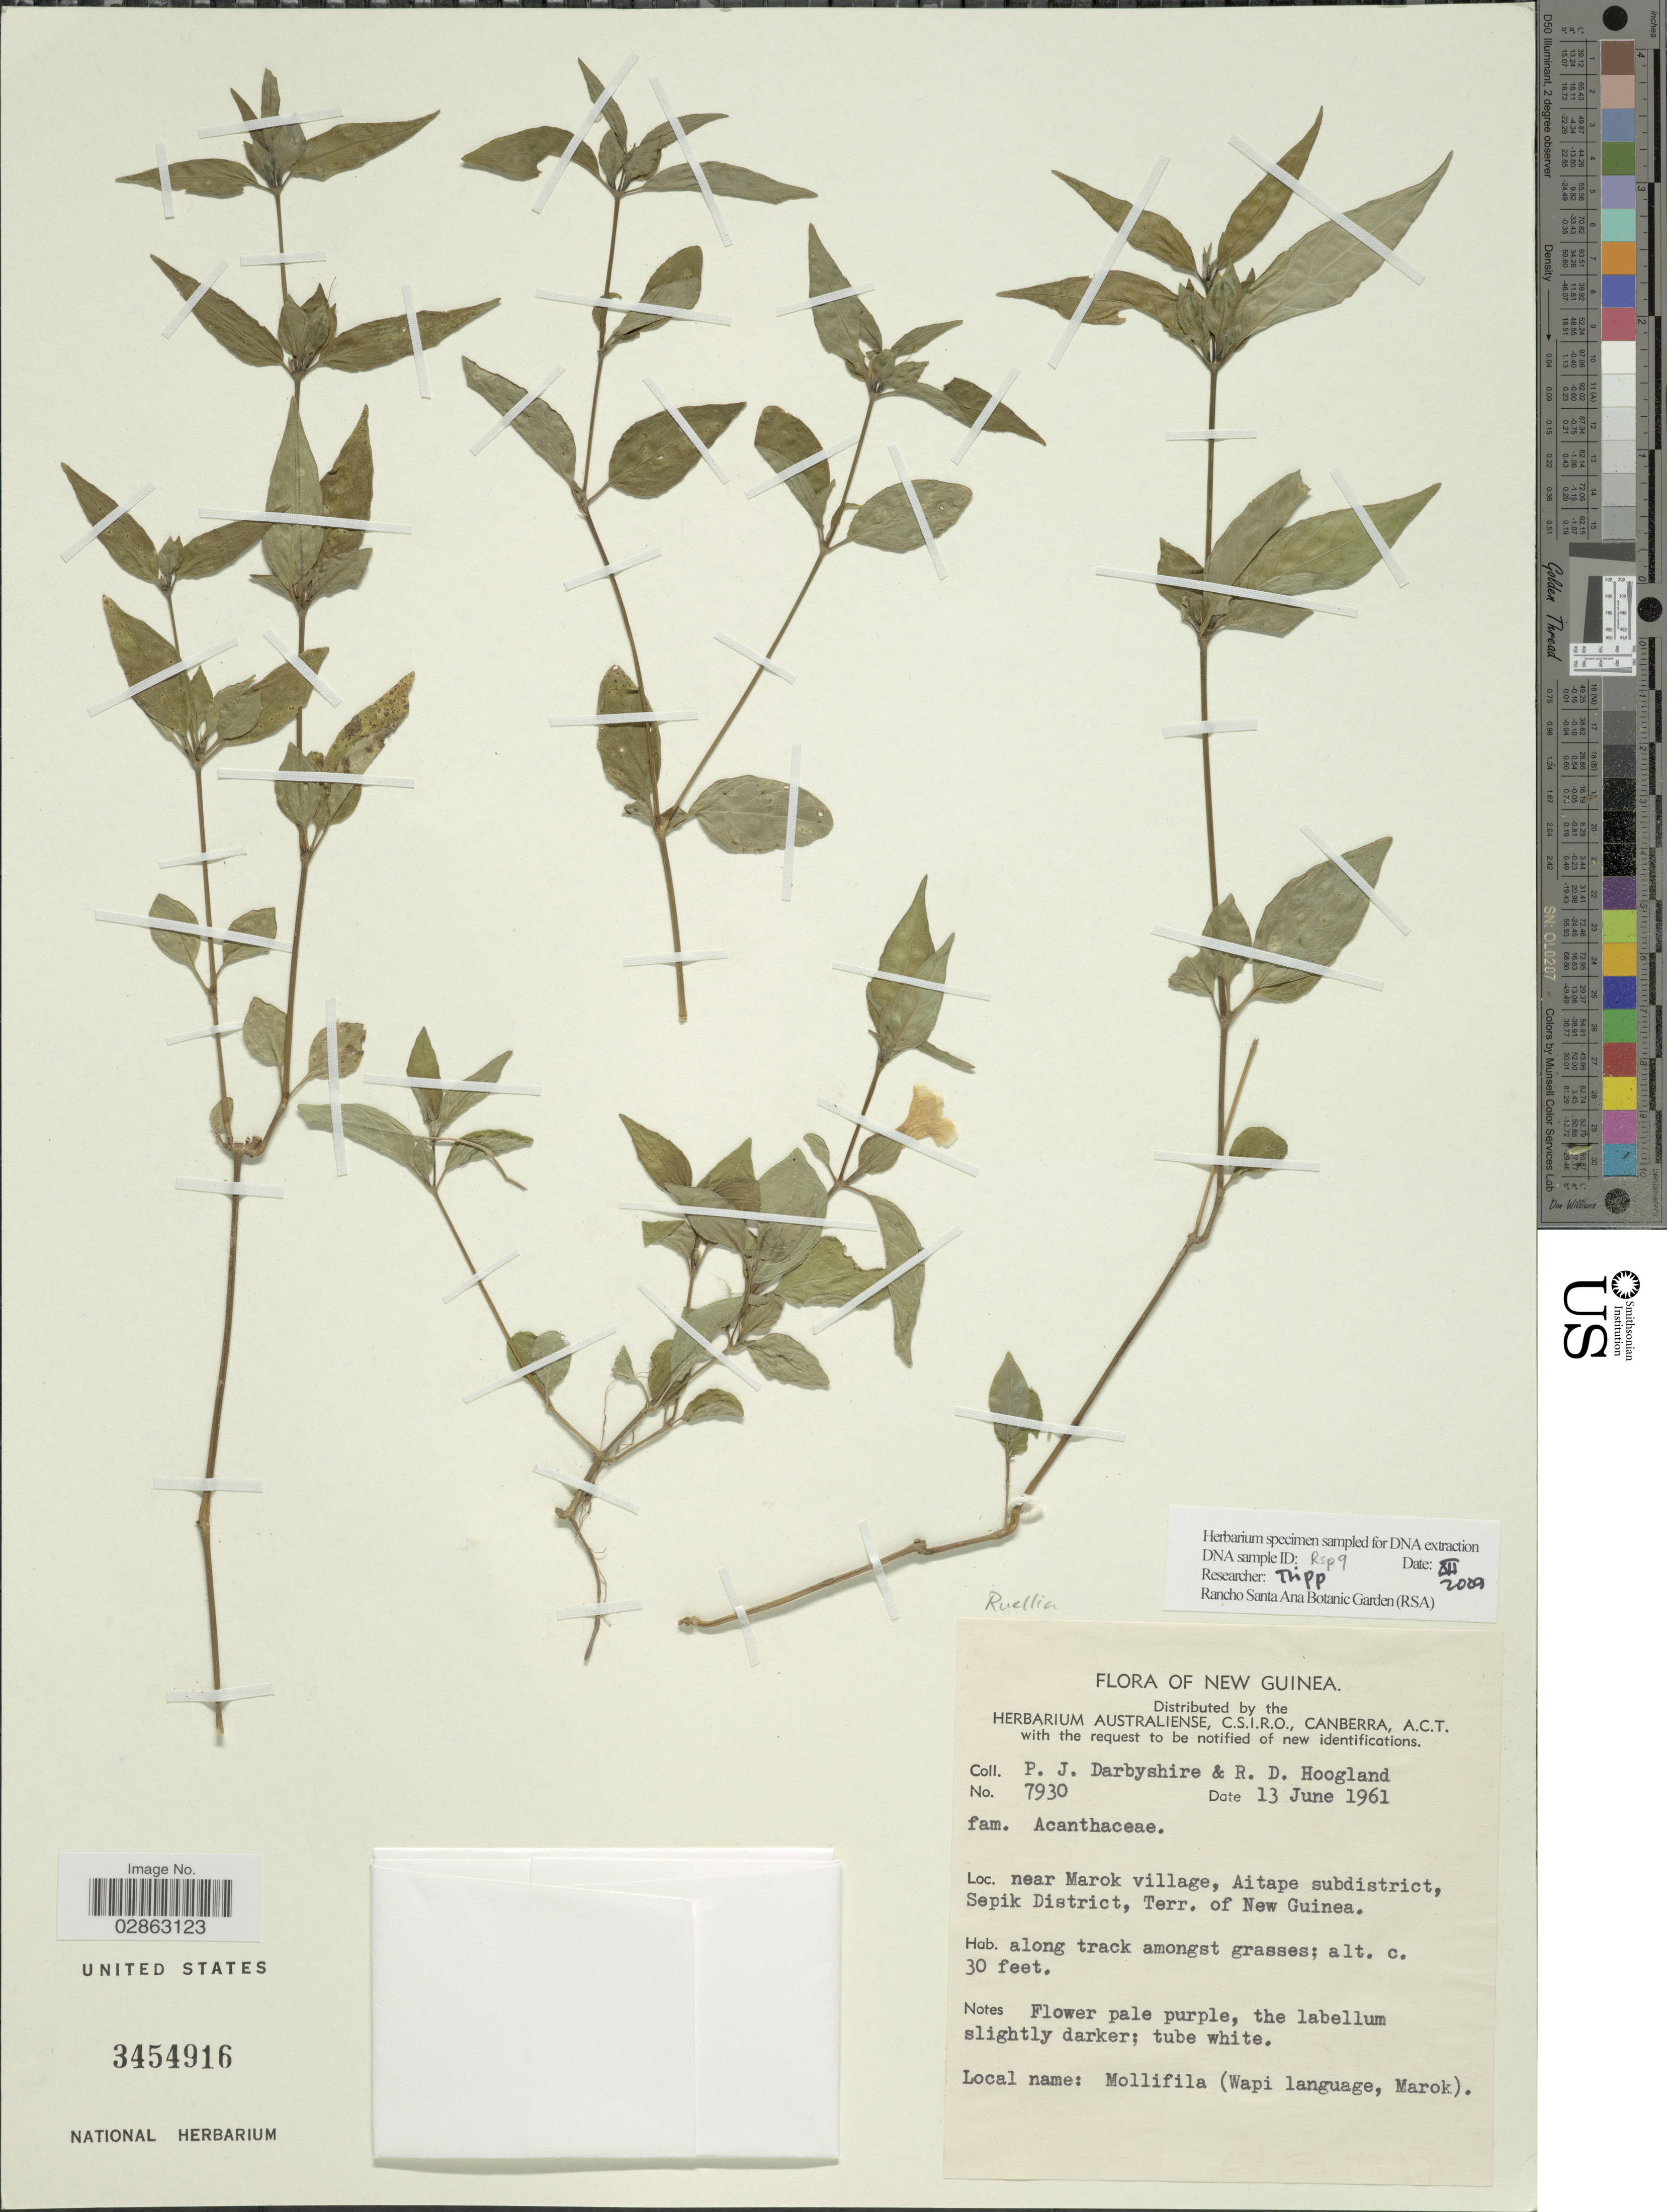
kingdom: Plantae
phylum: Tracheophyta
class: Magnoliopsida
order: Lamiales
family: Acanthaceae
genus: Ruellia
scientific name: Ruellia sp.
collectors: P. Darbyshire & R. D. Hoogland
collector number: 7930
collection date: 1961-06-13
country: Papua New Guinea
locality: New Guinea. Near Marok village, Aitape subdistrict, Sepik District, Terr. of New Guinea.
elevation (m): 9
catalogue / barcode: US 3454916